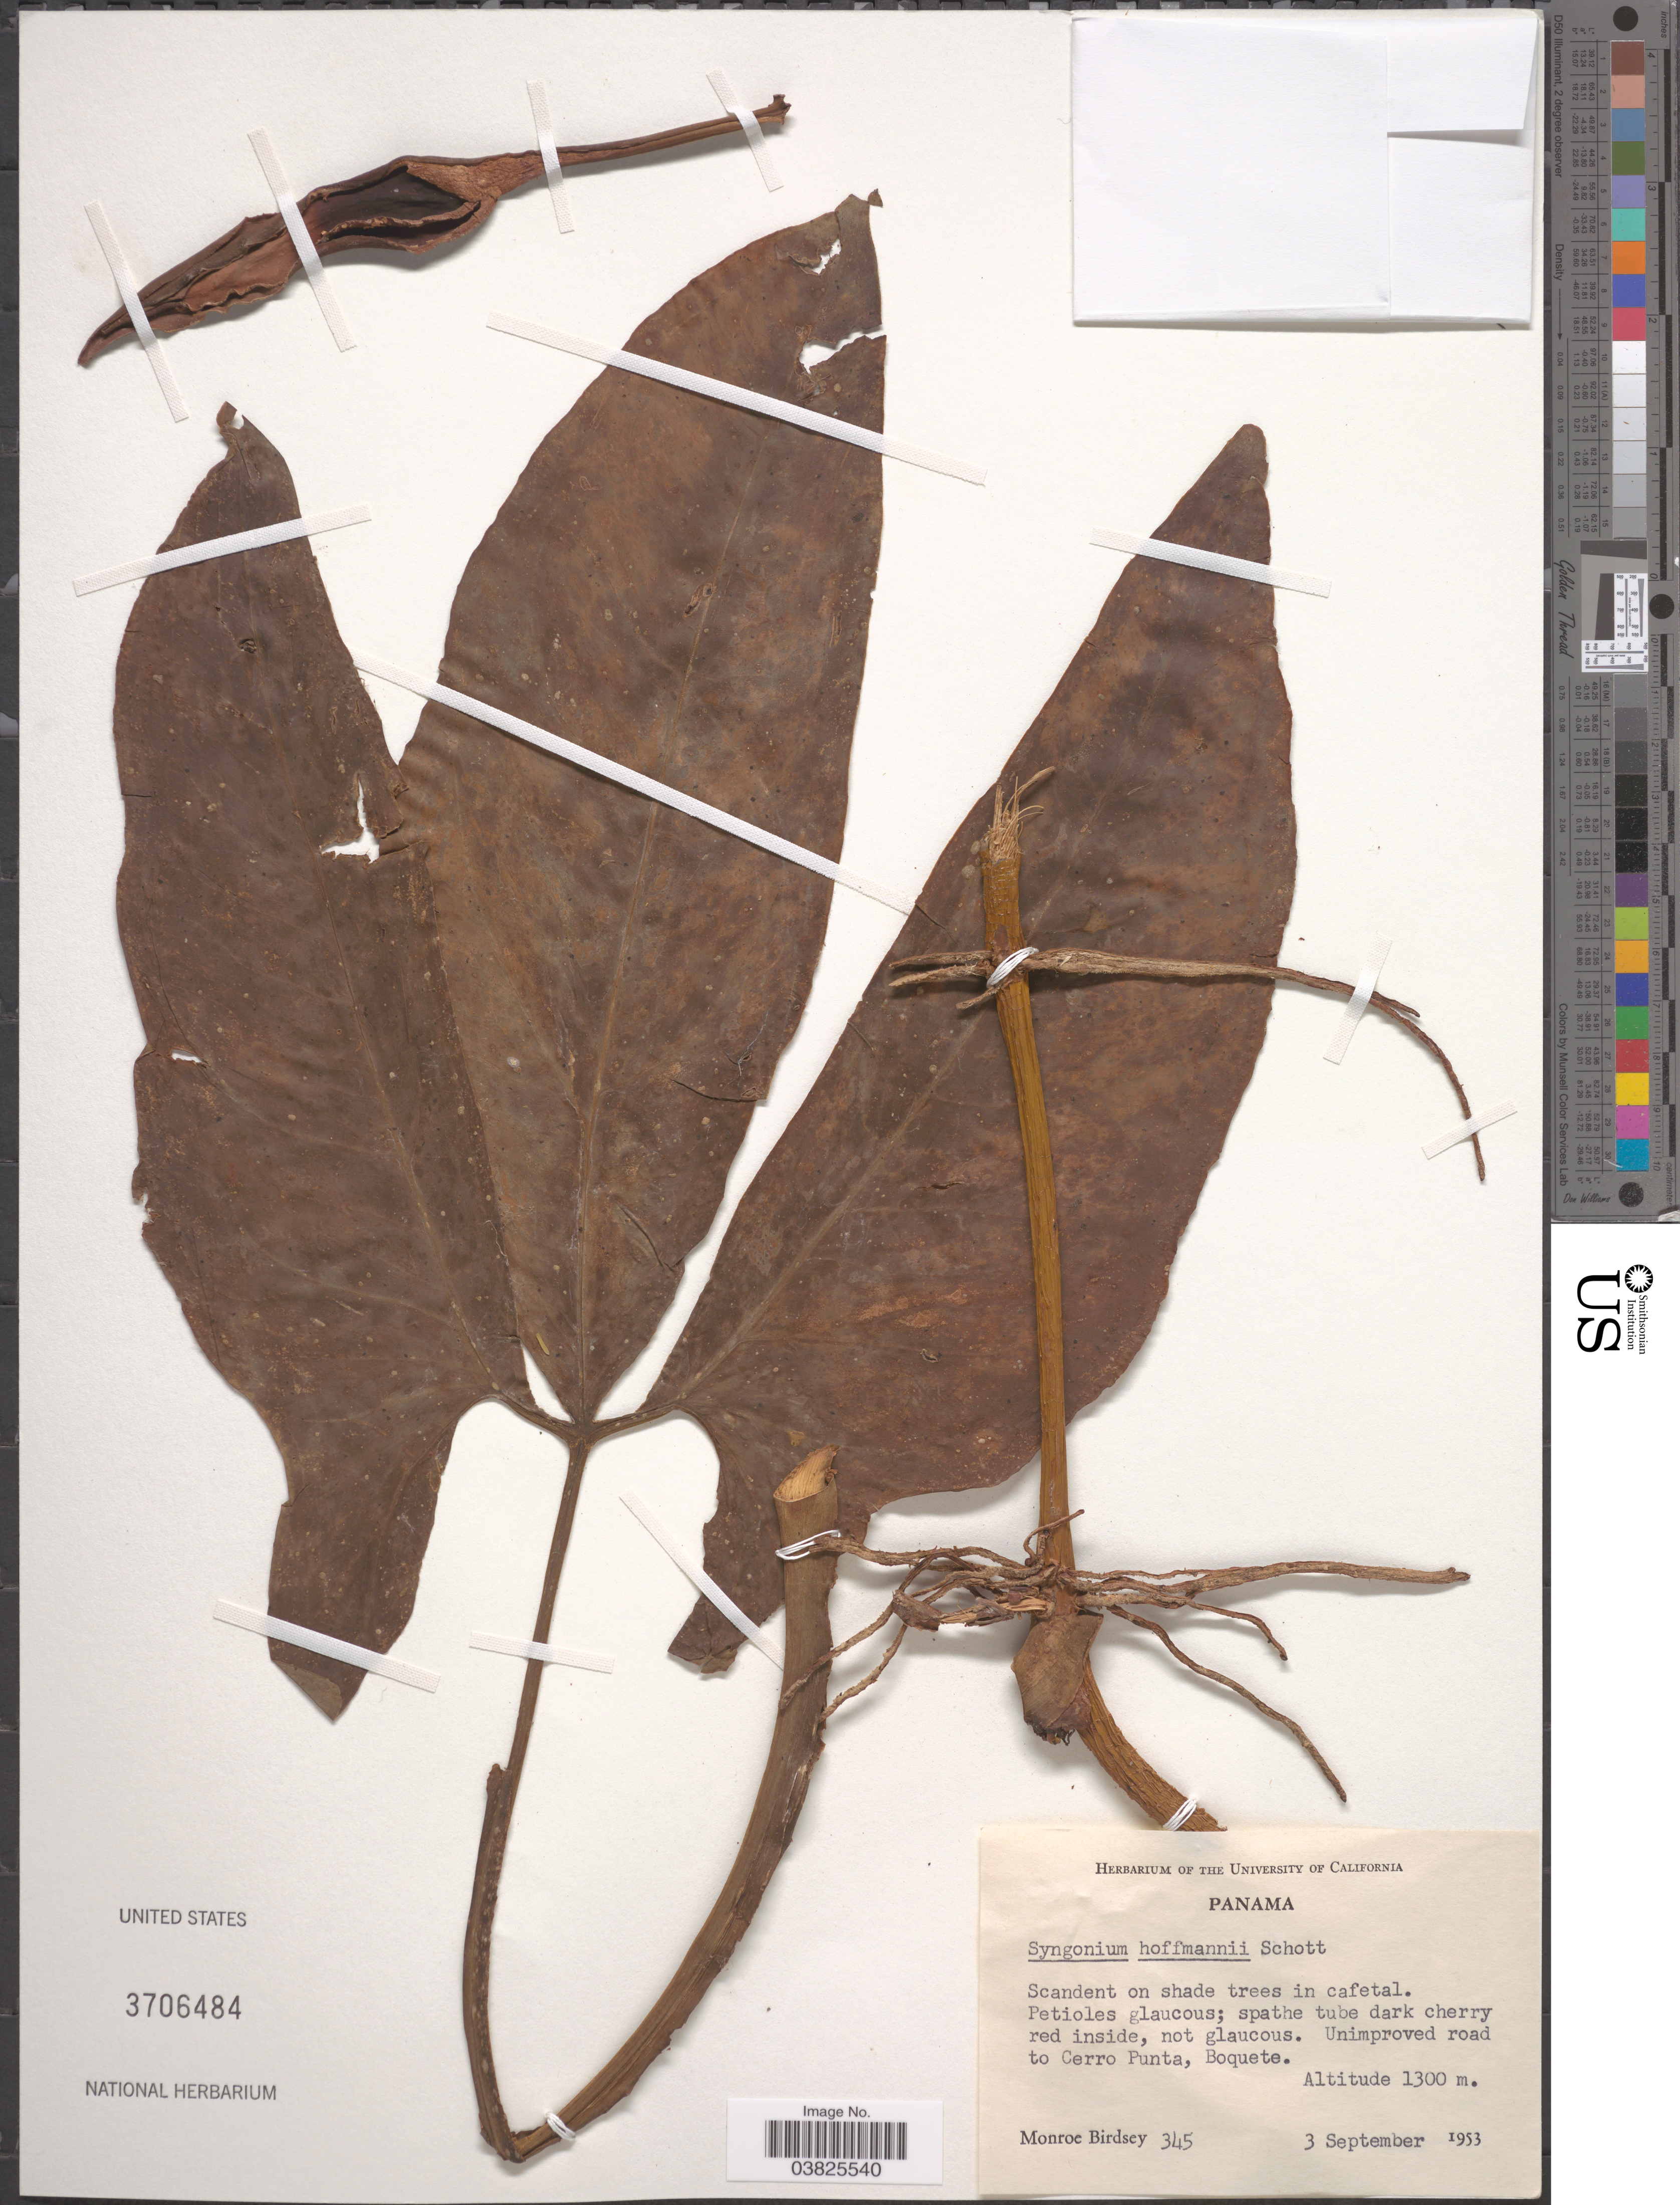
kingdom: Plantae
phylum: Tracheophyta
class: Liliopsida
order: Alismatales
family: Araceae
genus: Syngonium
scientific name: Syngonium hoffmannii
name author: Schott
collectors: M. Birdsey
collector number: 345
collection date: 1953-09-03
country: Panama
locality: Unimproved road to Cerro Punta, Boquete.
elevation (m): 1300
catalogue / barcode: US 3706484